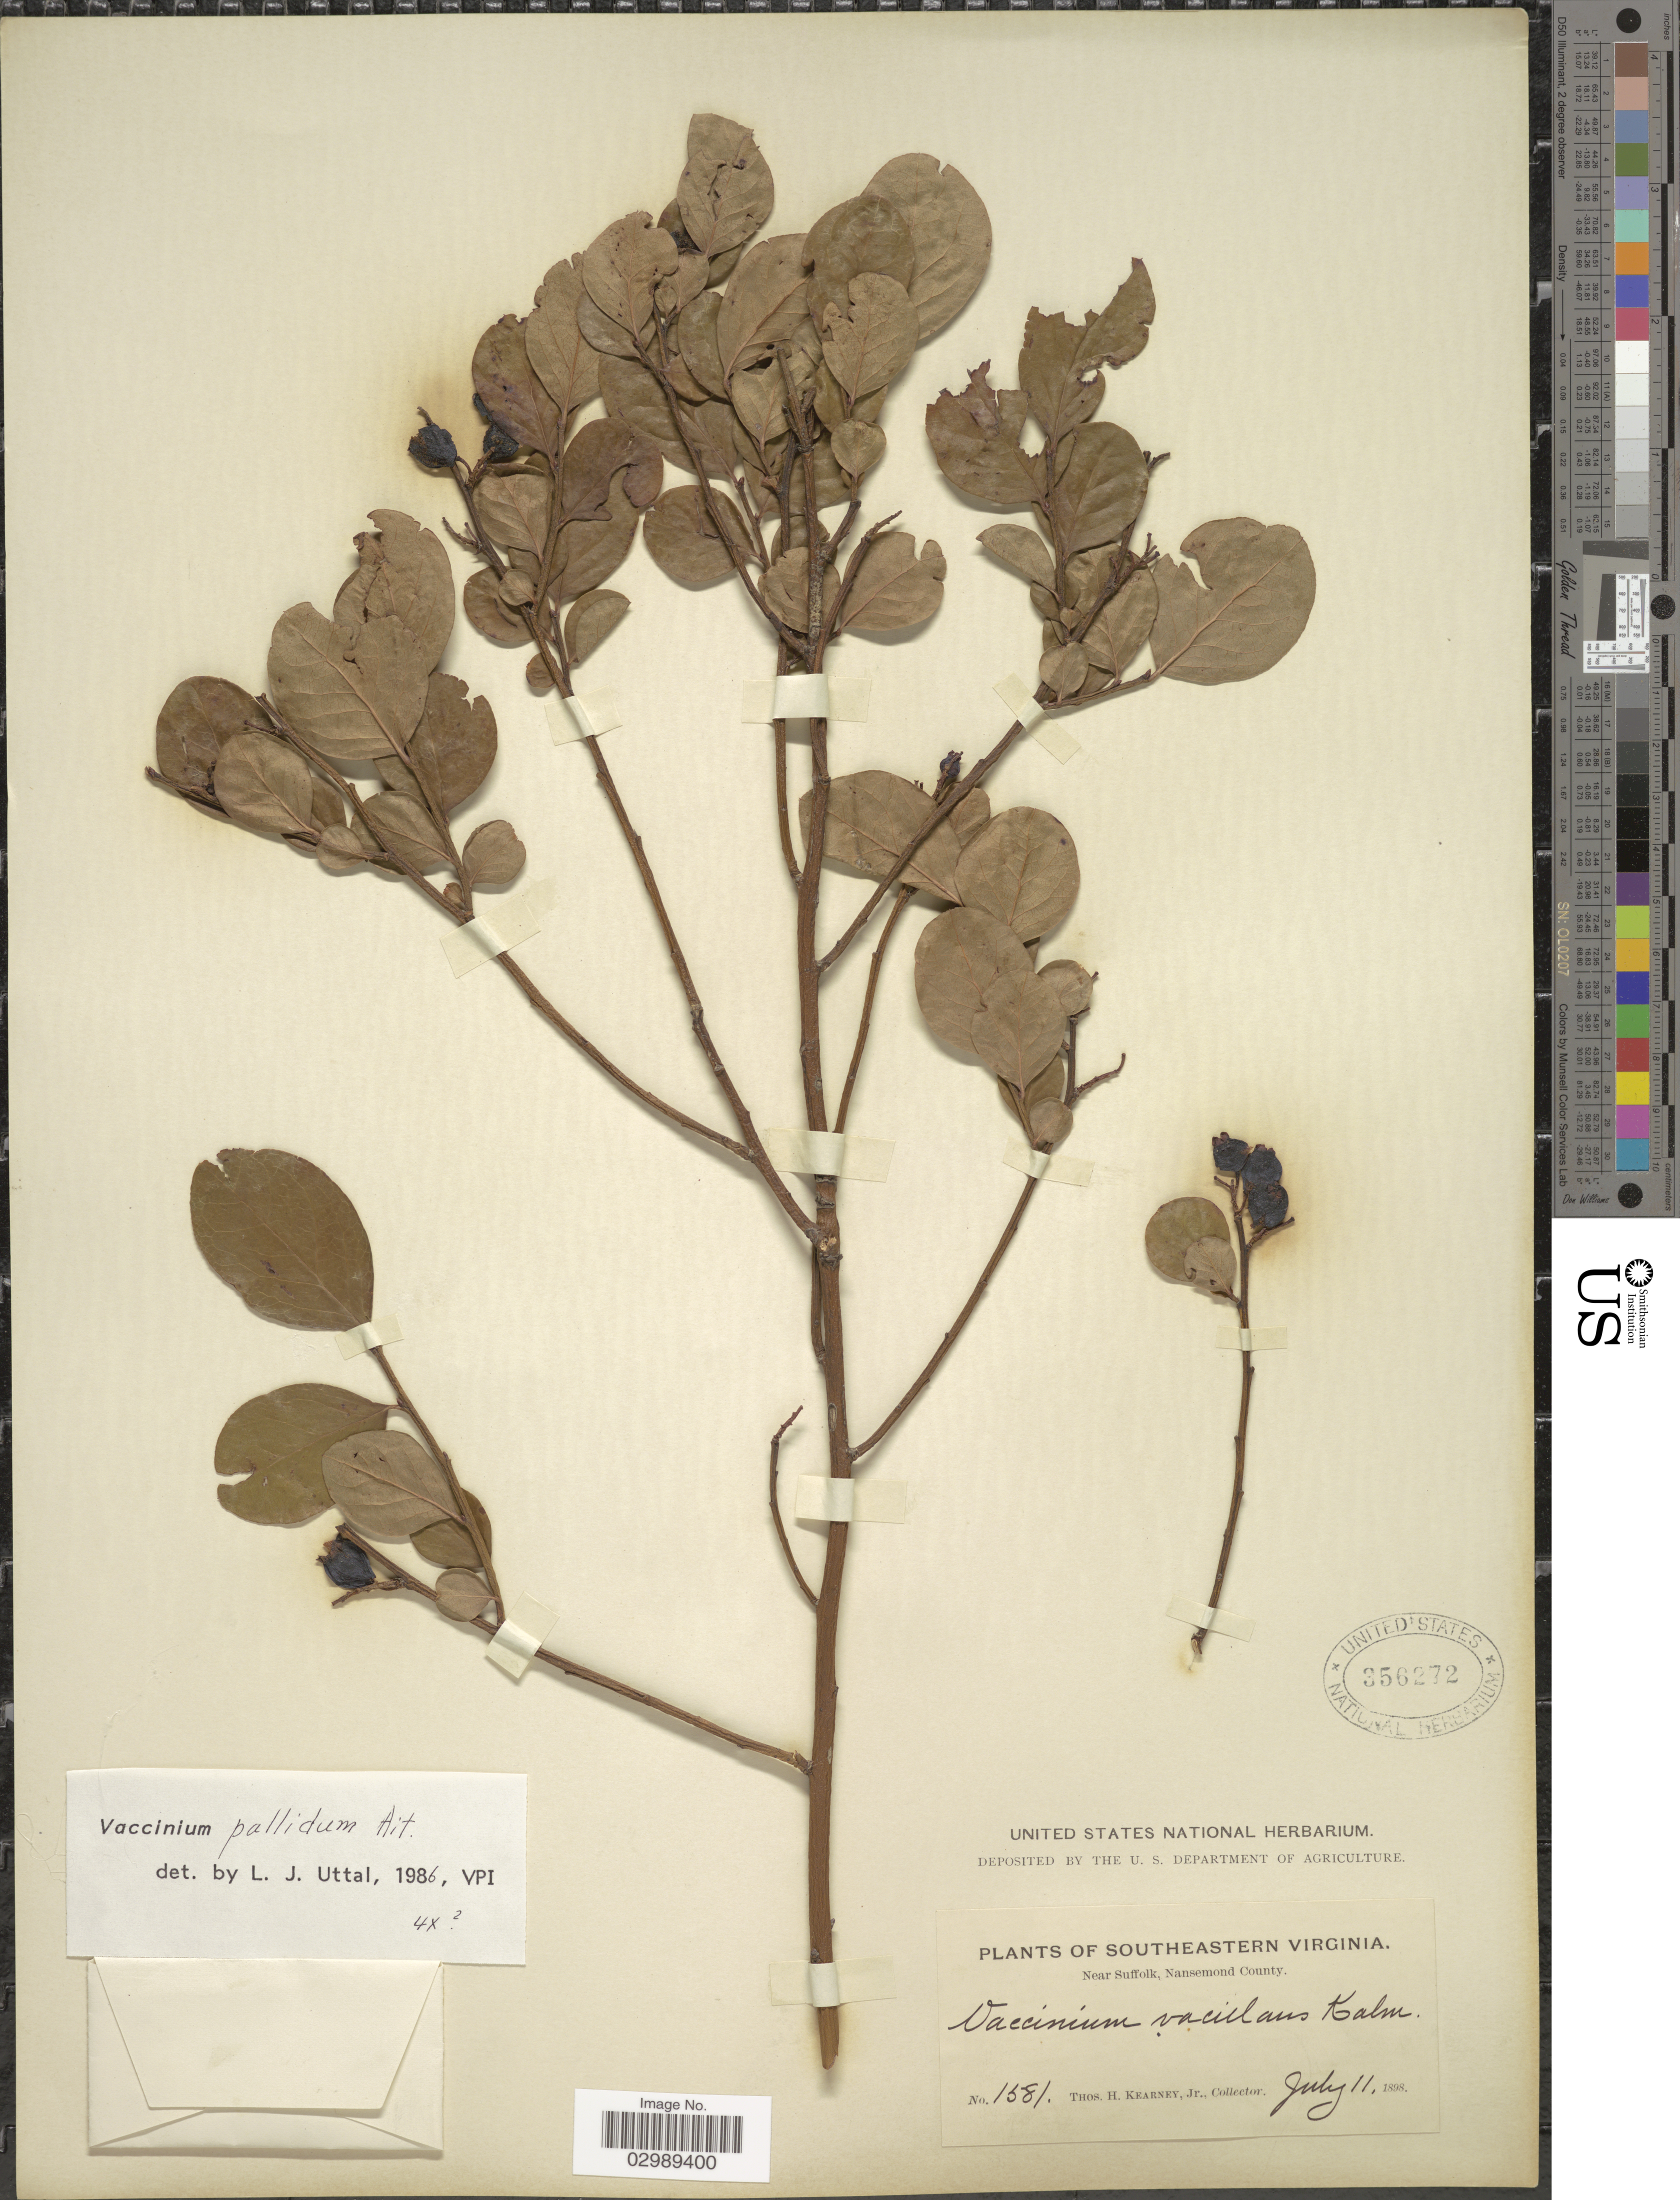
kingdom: Plantae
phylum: Tracheophyta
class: Magnoliopsida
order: Ericales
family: Ericaceae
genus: Vaccinium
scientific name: Vaccinium pallidum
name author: Aiton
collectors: T. H. Kearney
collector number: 1581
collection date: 1898-07-11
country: United States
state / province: Virginia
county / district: City of Suffolk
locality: Southeastern Virginia, Near Suffolk, Nansemond County.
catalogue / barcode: US 356272